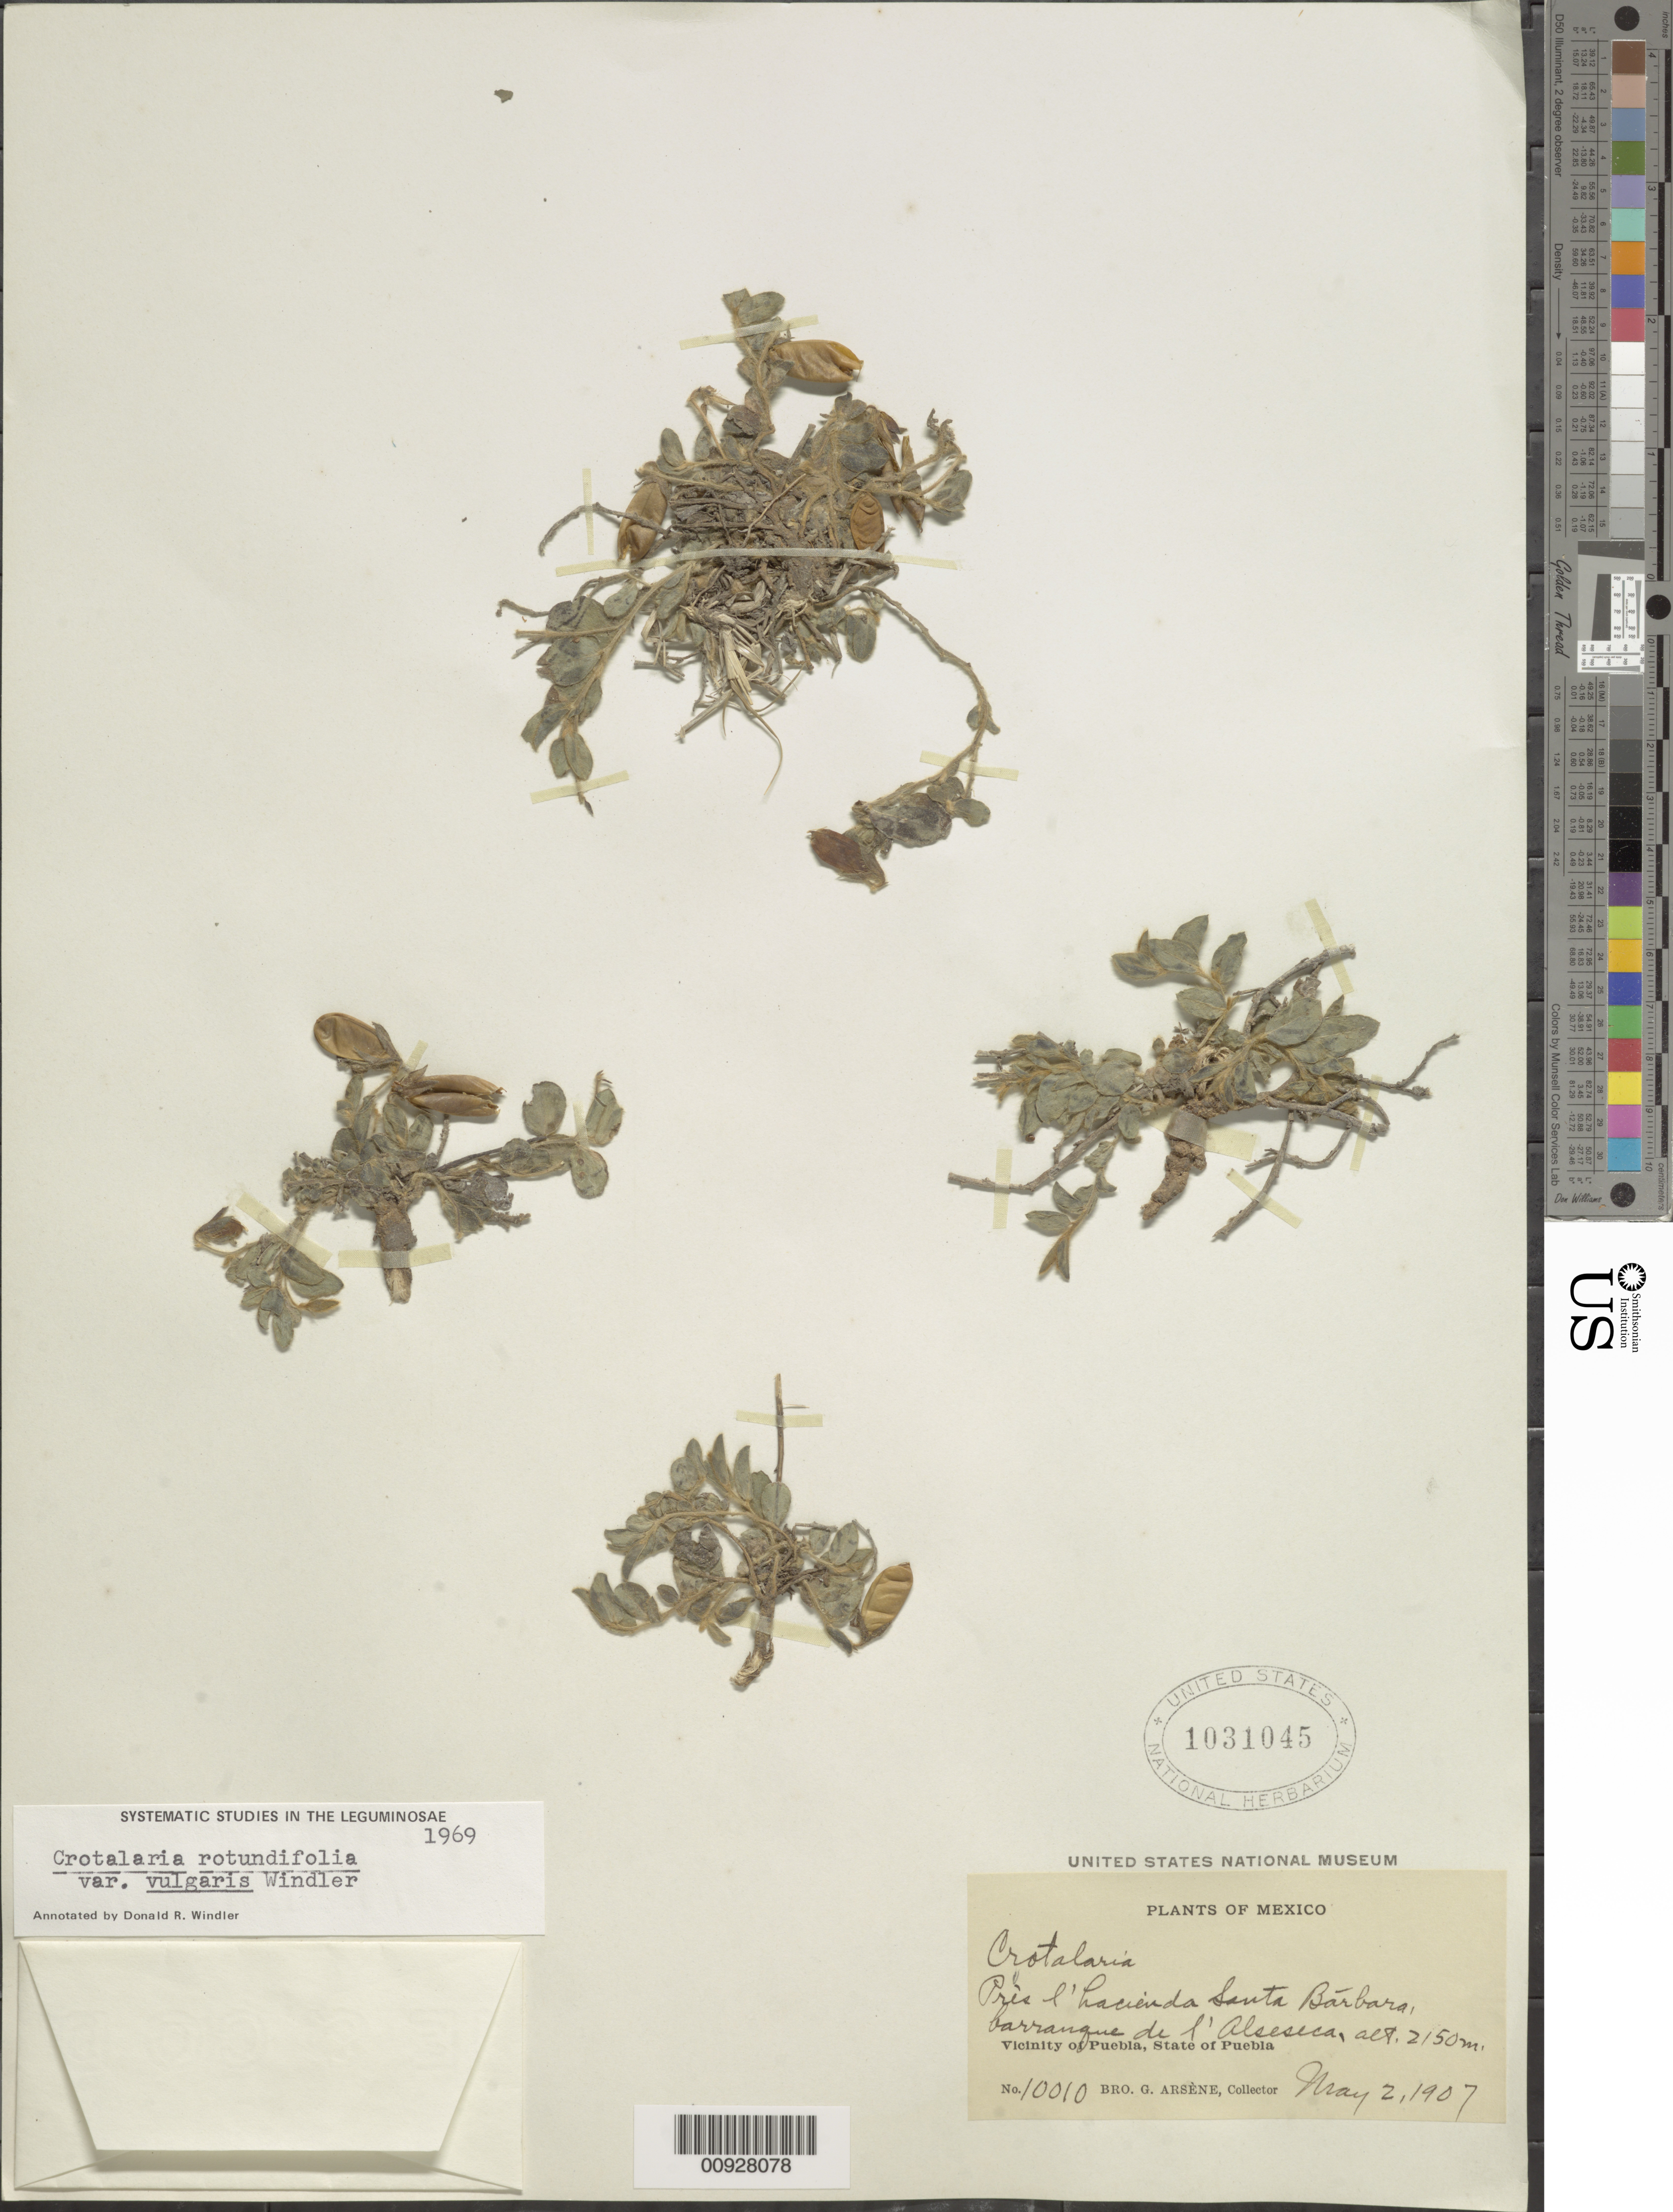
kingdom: Plantae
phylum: Tracheophyta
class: Magnoliopsida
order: Fabales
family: Fabaceae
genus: Crotalaria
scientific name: Crotalaria rotundifolia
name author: Walter ex J.F. Gmel.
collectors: Bro. G. Arsène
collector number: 10010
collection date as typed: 02 May 1907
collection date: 1907-05-02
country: Mexico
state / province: Puebla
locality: Près l'hacienda Santa Bárbara, barranque de l'Alseseca. Vicinity of Puebla, State of Puebla.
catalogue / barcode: US 1031045